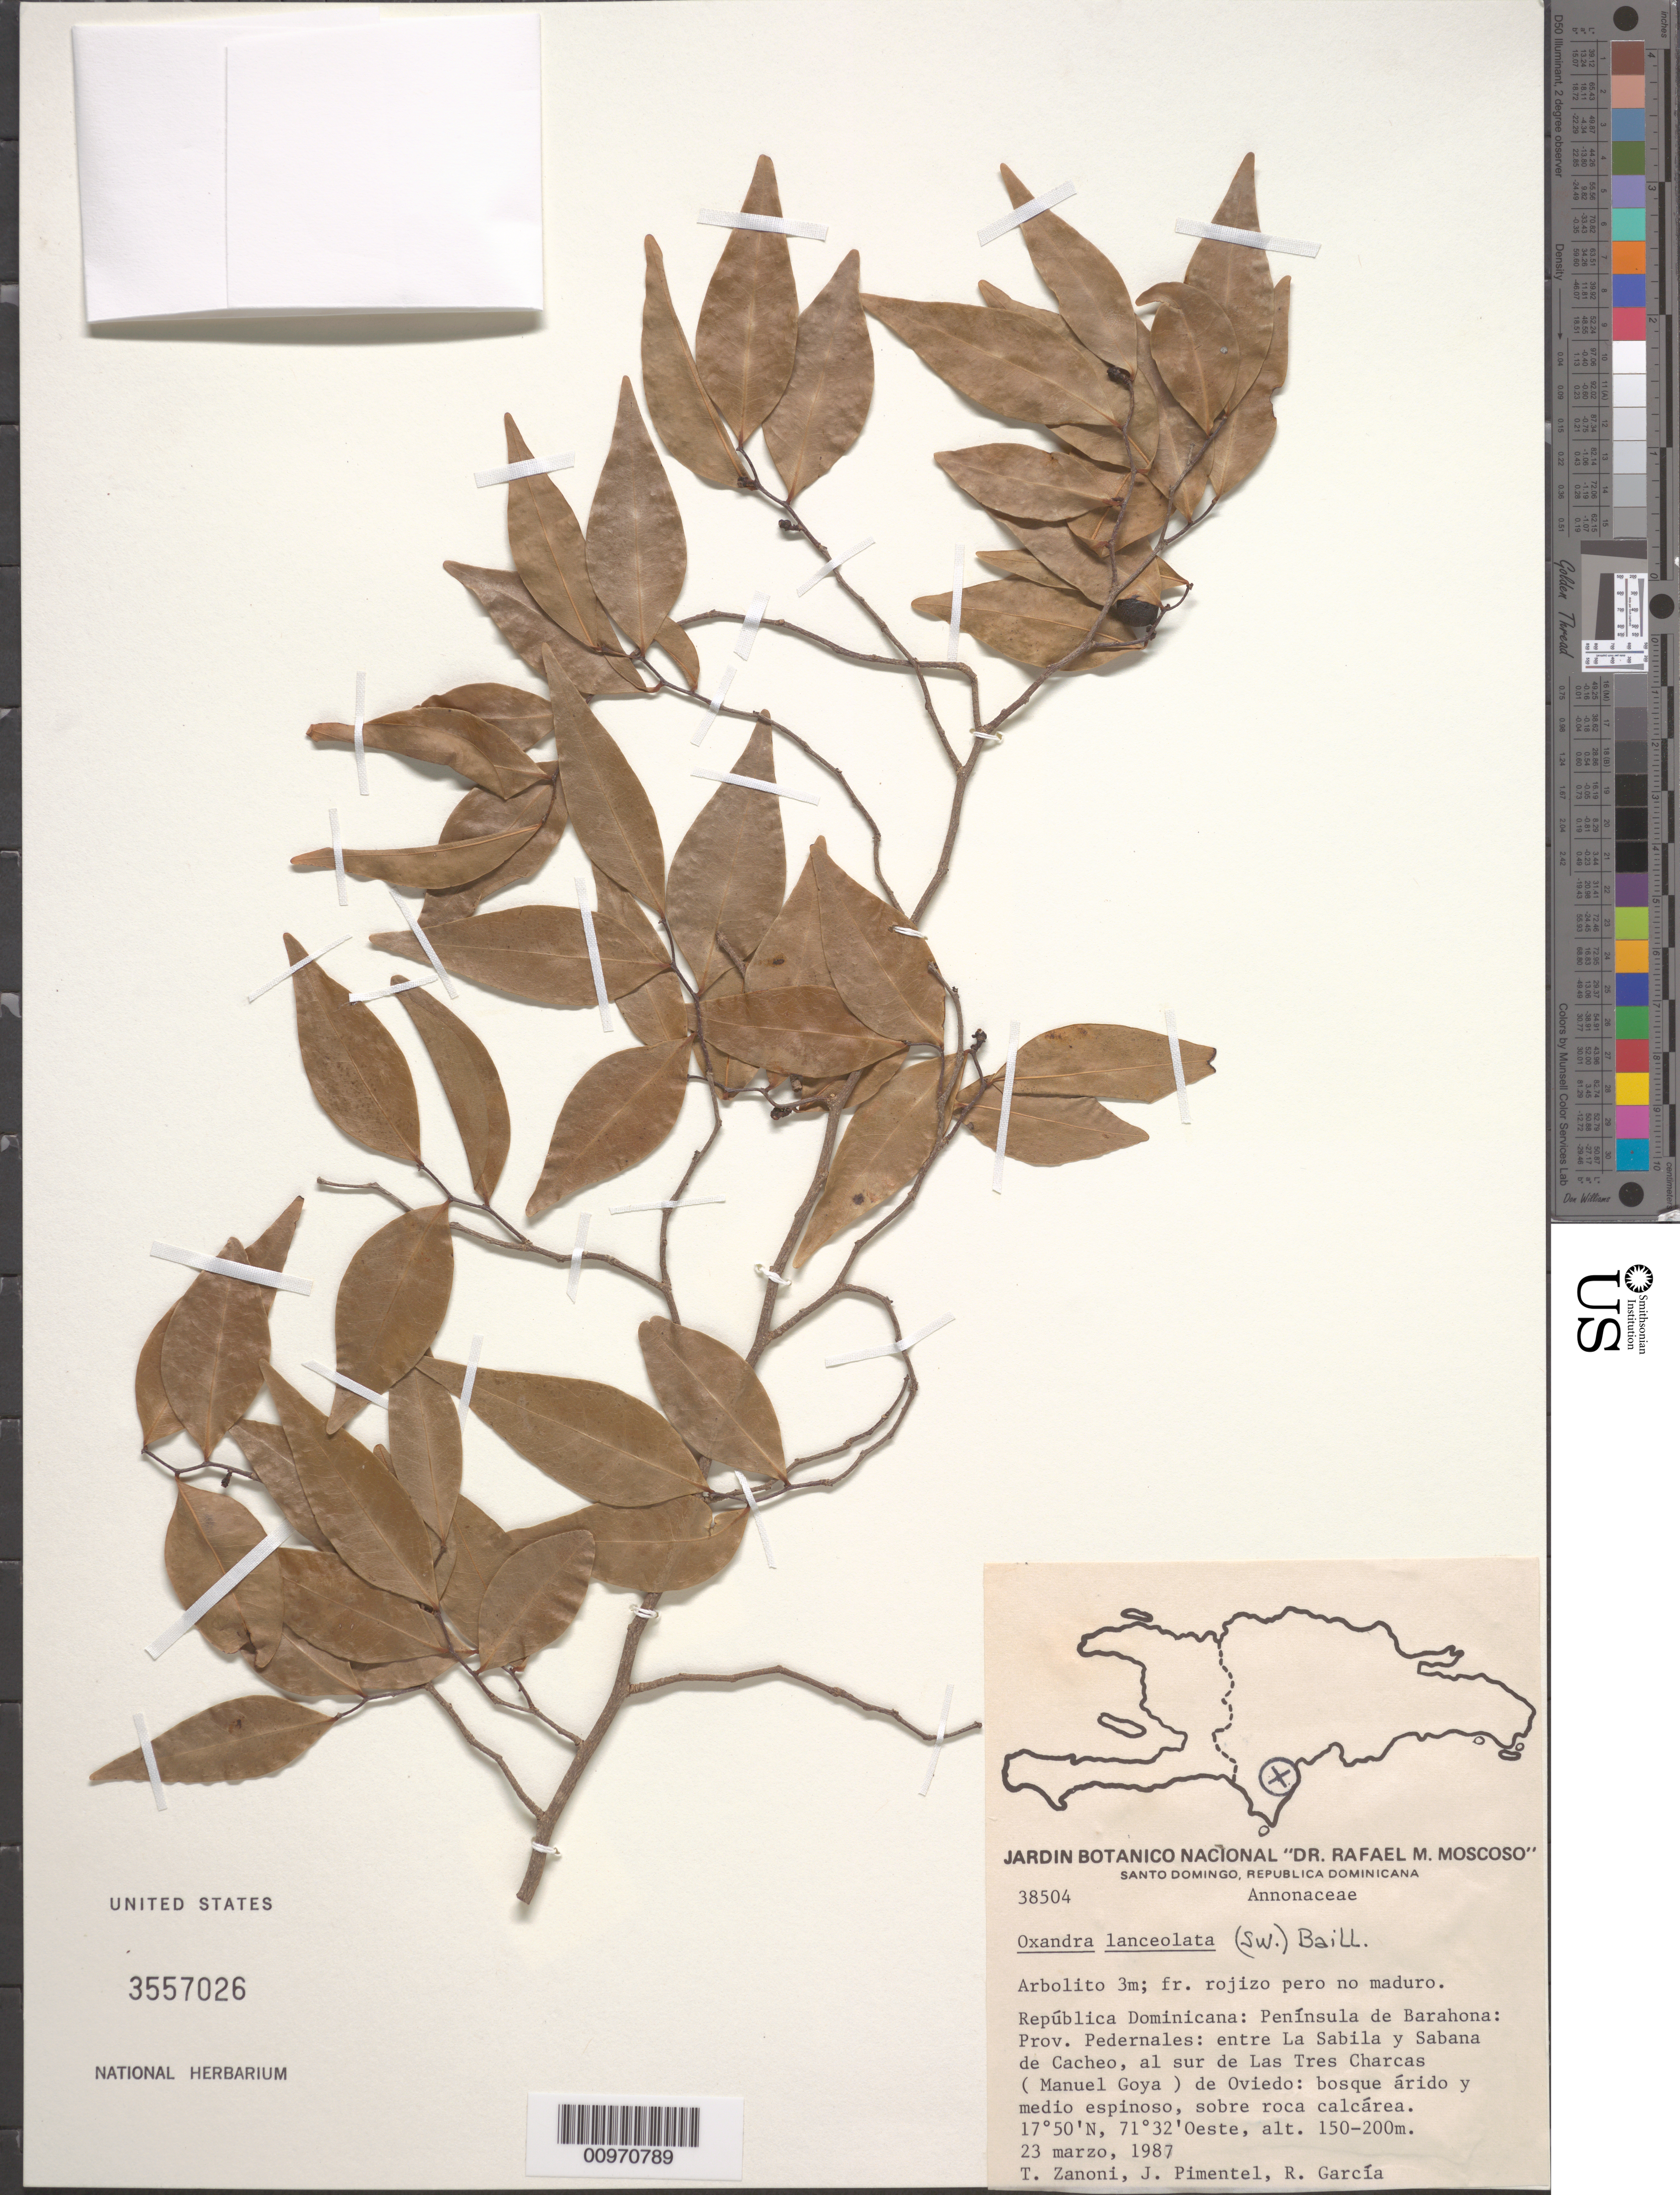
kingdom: Plantae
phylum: Tracheophyta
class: Magnoliopsida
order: Magnoliales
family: Annonaceae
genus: Oxandra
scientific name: Oxandra lanceolata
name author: (Sw.) Baill.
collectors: T. A. Zanoni, J. Pimentel & R. G. García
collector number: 38504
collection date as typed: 23 Mar 1987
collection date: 1987-03-23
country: Dominican Republic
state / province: Pedernales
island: Hispaniola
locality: Península de Barahona, entre La Sabila y Sabana de Cacheo, al sur de Las Tres Charcas (Manuel Goya) de Oviedo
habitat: Bosque árido y medio espinoso, sobre roca calcárea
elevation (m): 150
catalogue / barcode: US 3557026